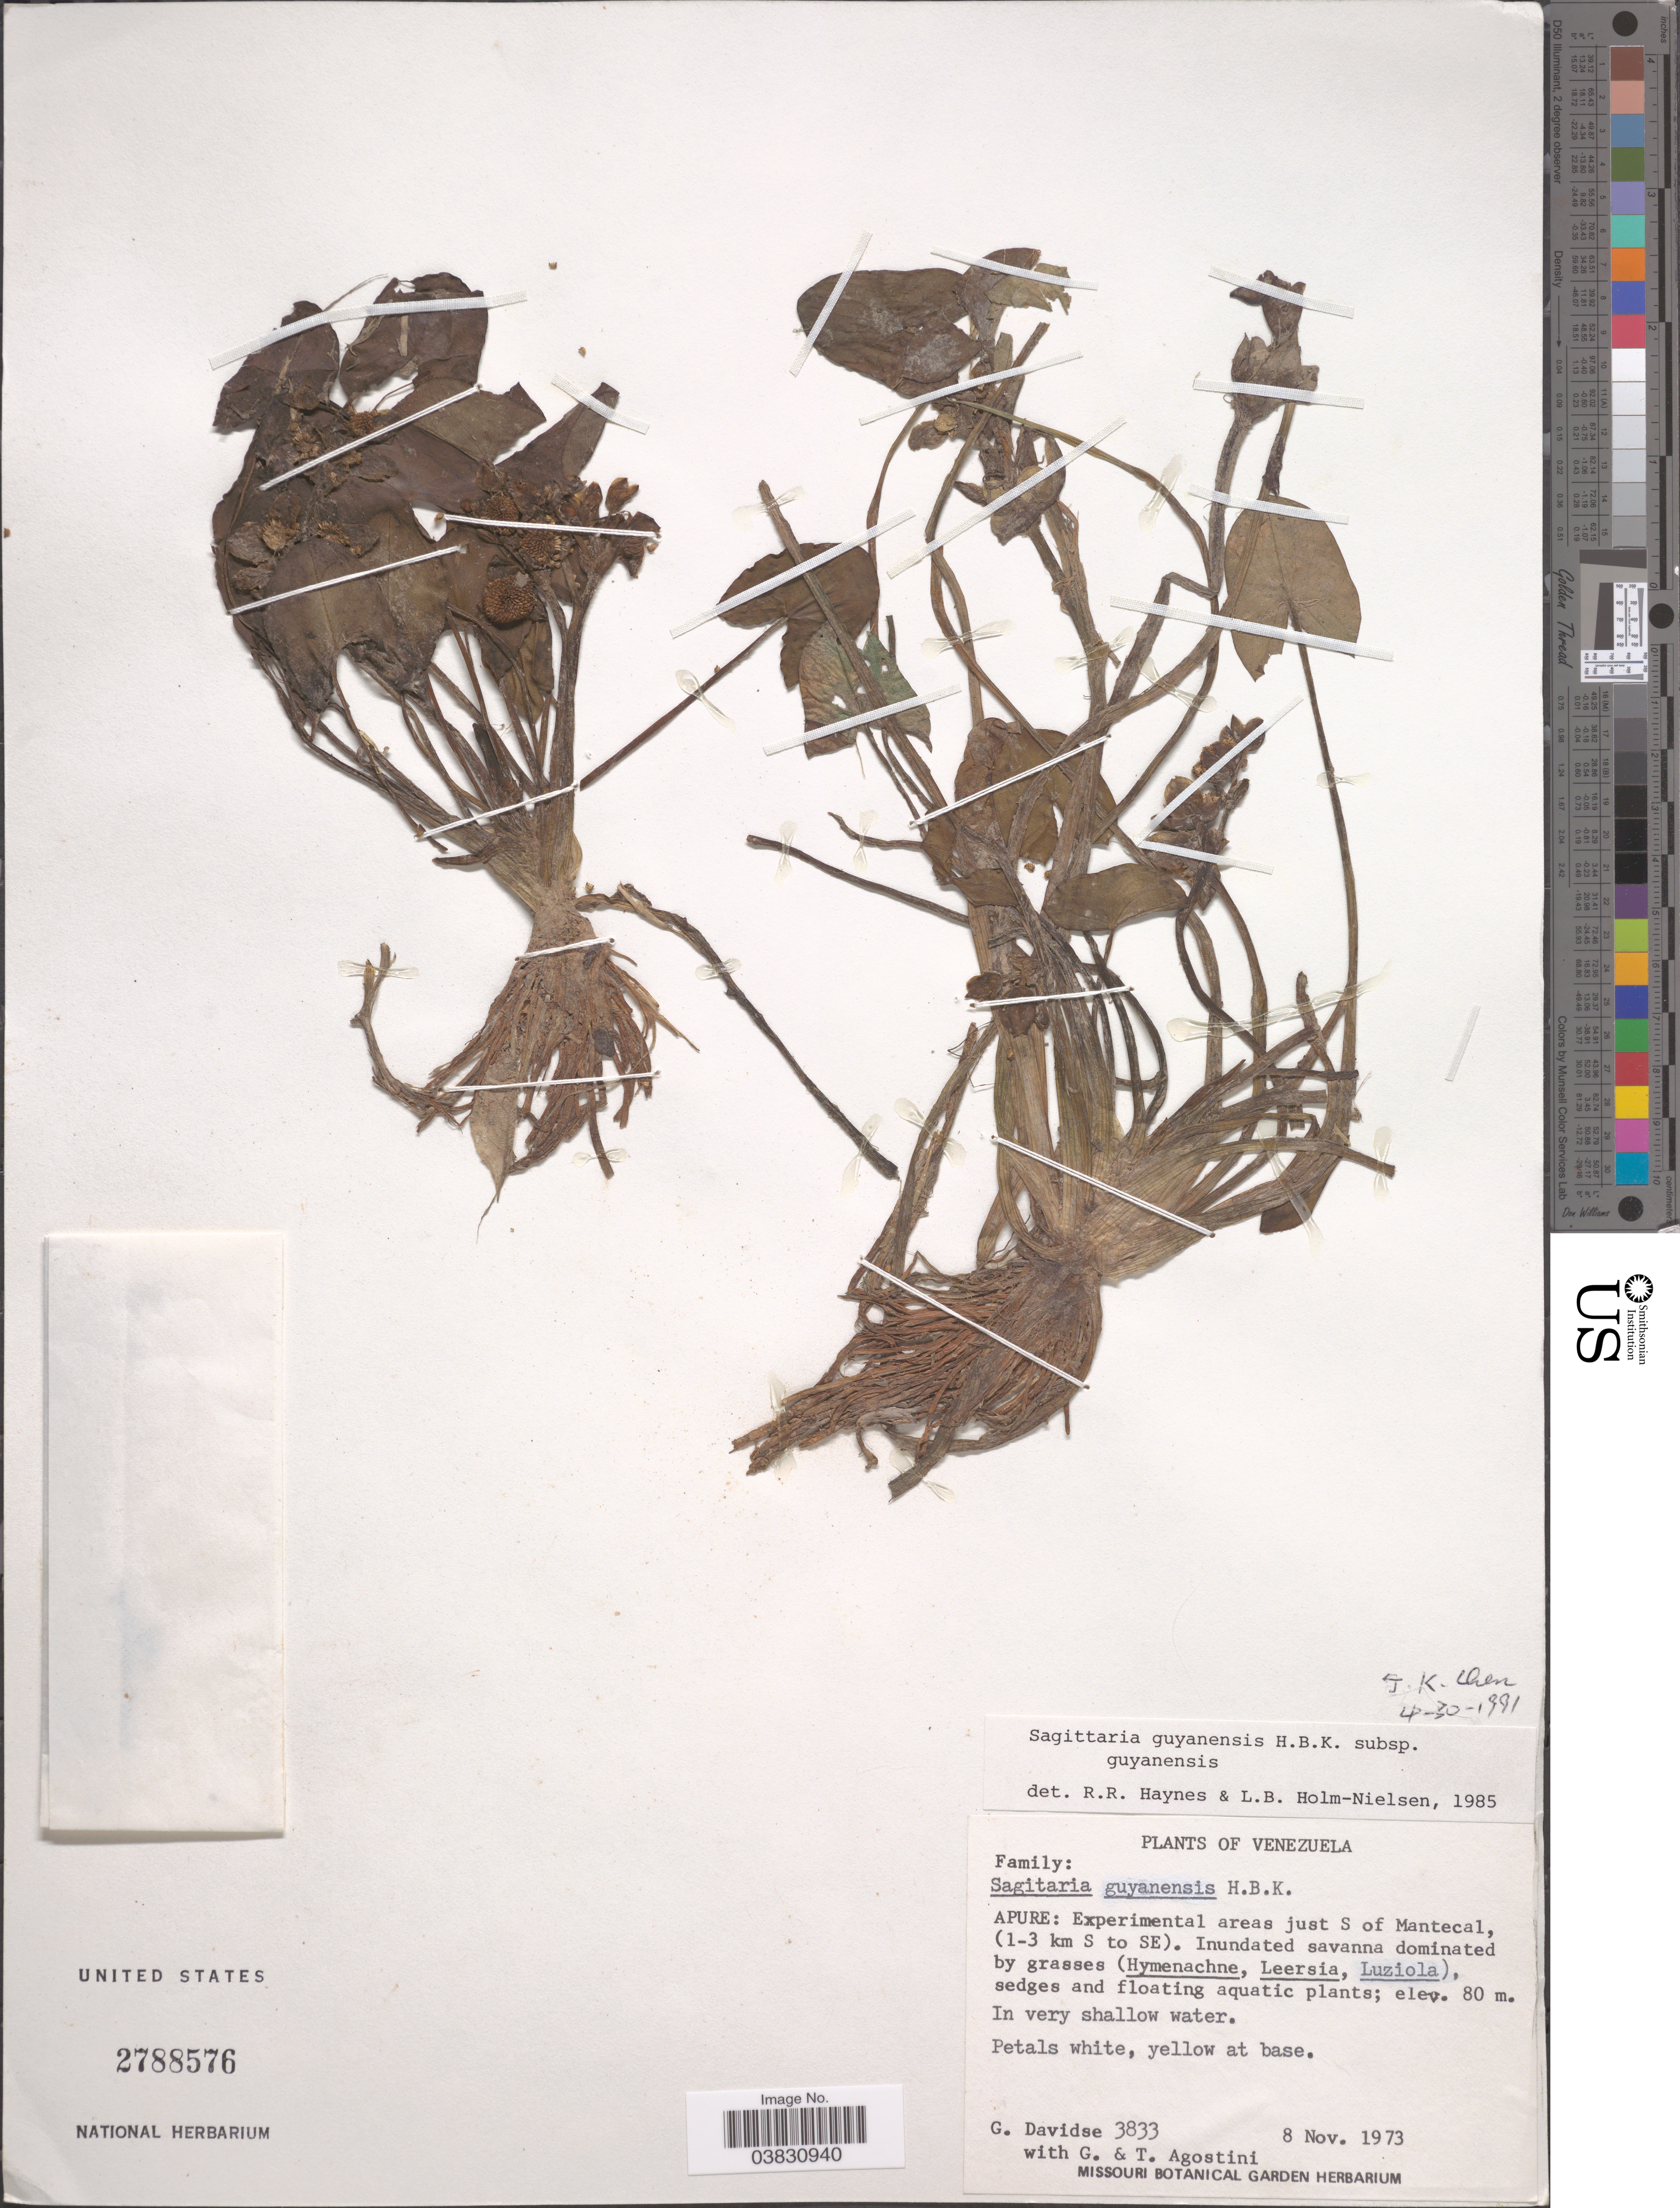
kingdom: Plantae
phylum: Tracheophyta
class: Liliopsida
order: Alismatales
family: Alismataceae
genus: Sagittaria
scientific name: Sagittaria guayanensis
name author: Kunth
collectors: G. Davidse, G. Agostini & T. Agostini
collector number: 3833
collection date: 1973-11-08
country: Venezuela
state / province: Apure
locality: Experimental areas just S of Mantecal, (1-3 km S to SE).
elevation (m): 80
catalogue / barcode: US 2788576